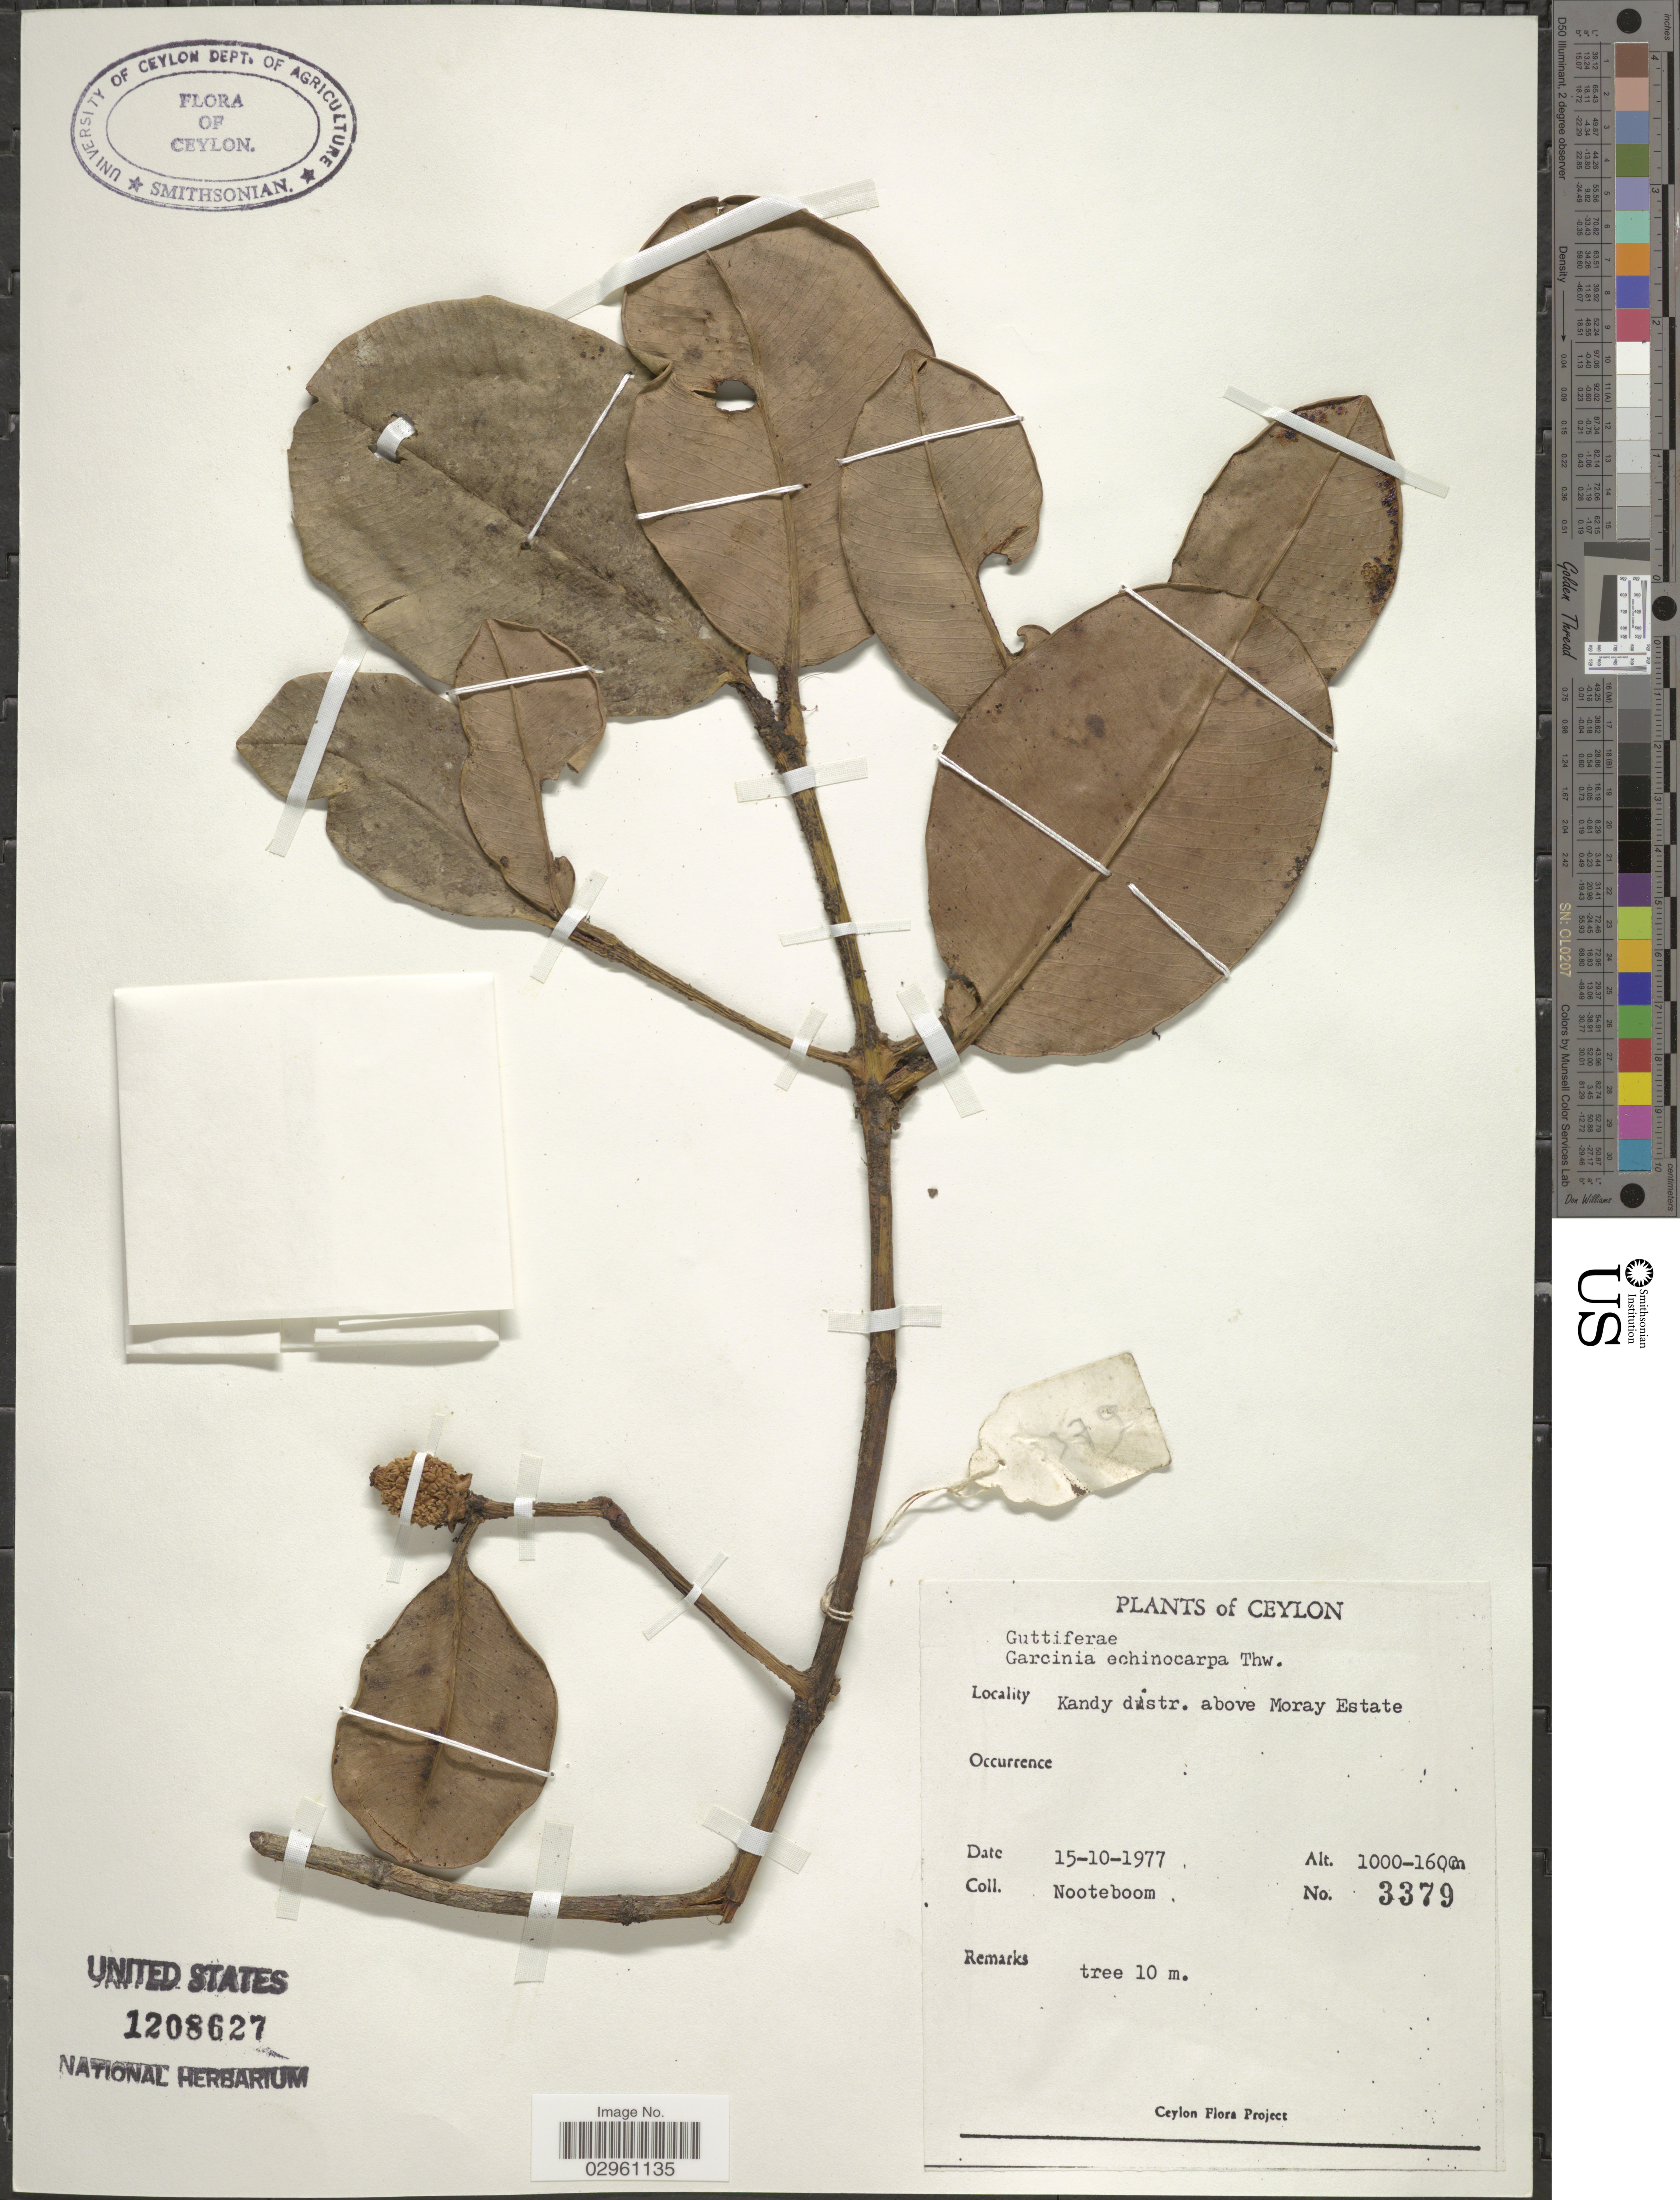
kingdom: Plantae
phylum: Tracheophyta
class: Magnoliopsida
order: Malpighiales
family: Clusiaceae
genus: Garcinia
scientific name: Garcinia echinocarpa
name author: Thwaites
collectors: Nooteboom, --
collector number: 3379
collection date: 1977-10-15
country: Sri Lanka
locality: Ceylon. Kandy distr. above Moray Estate.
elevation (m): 1000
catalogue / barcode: US 1208627